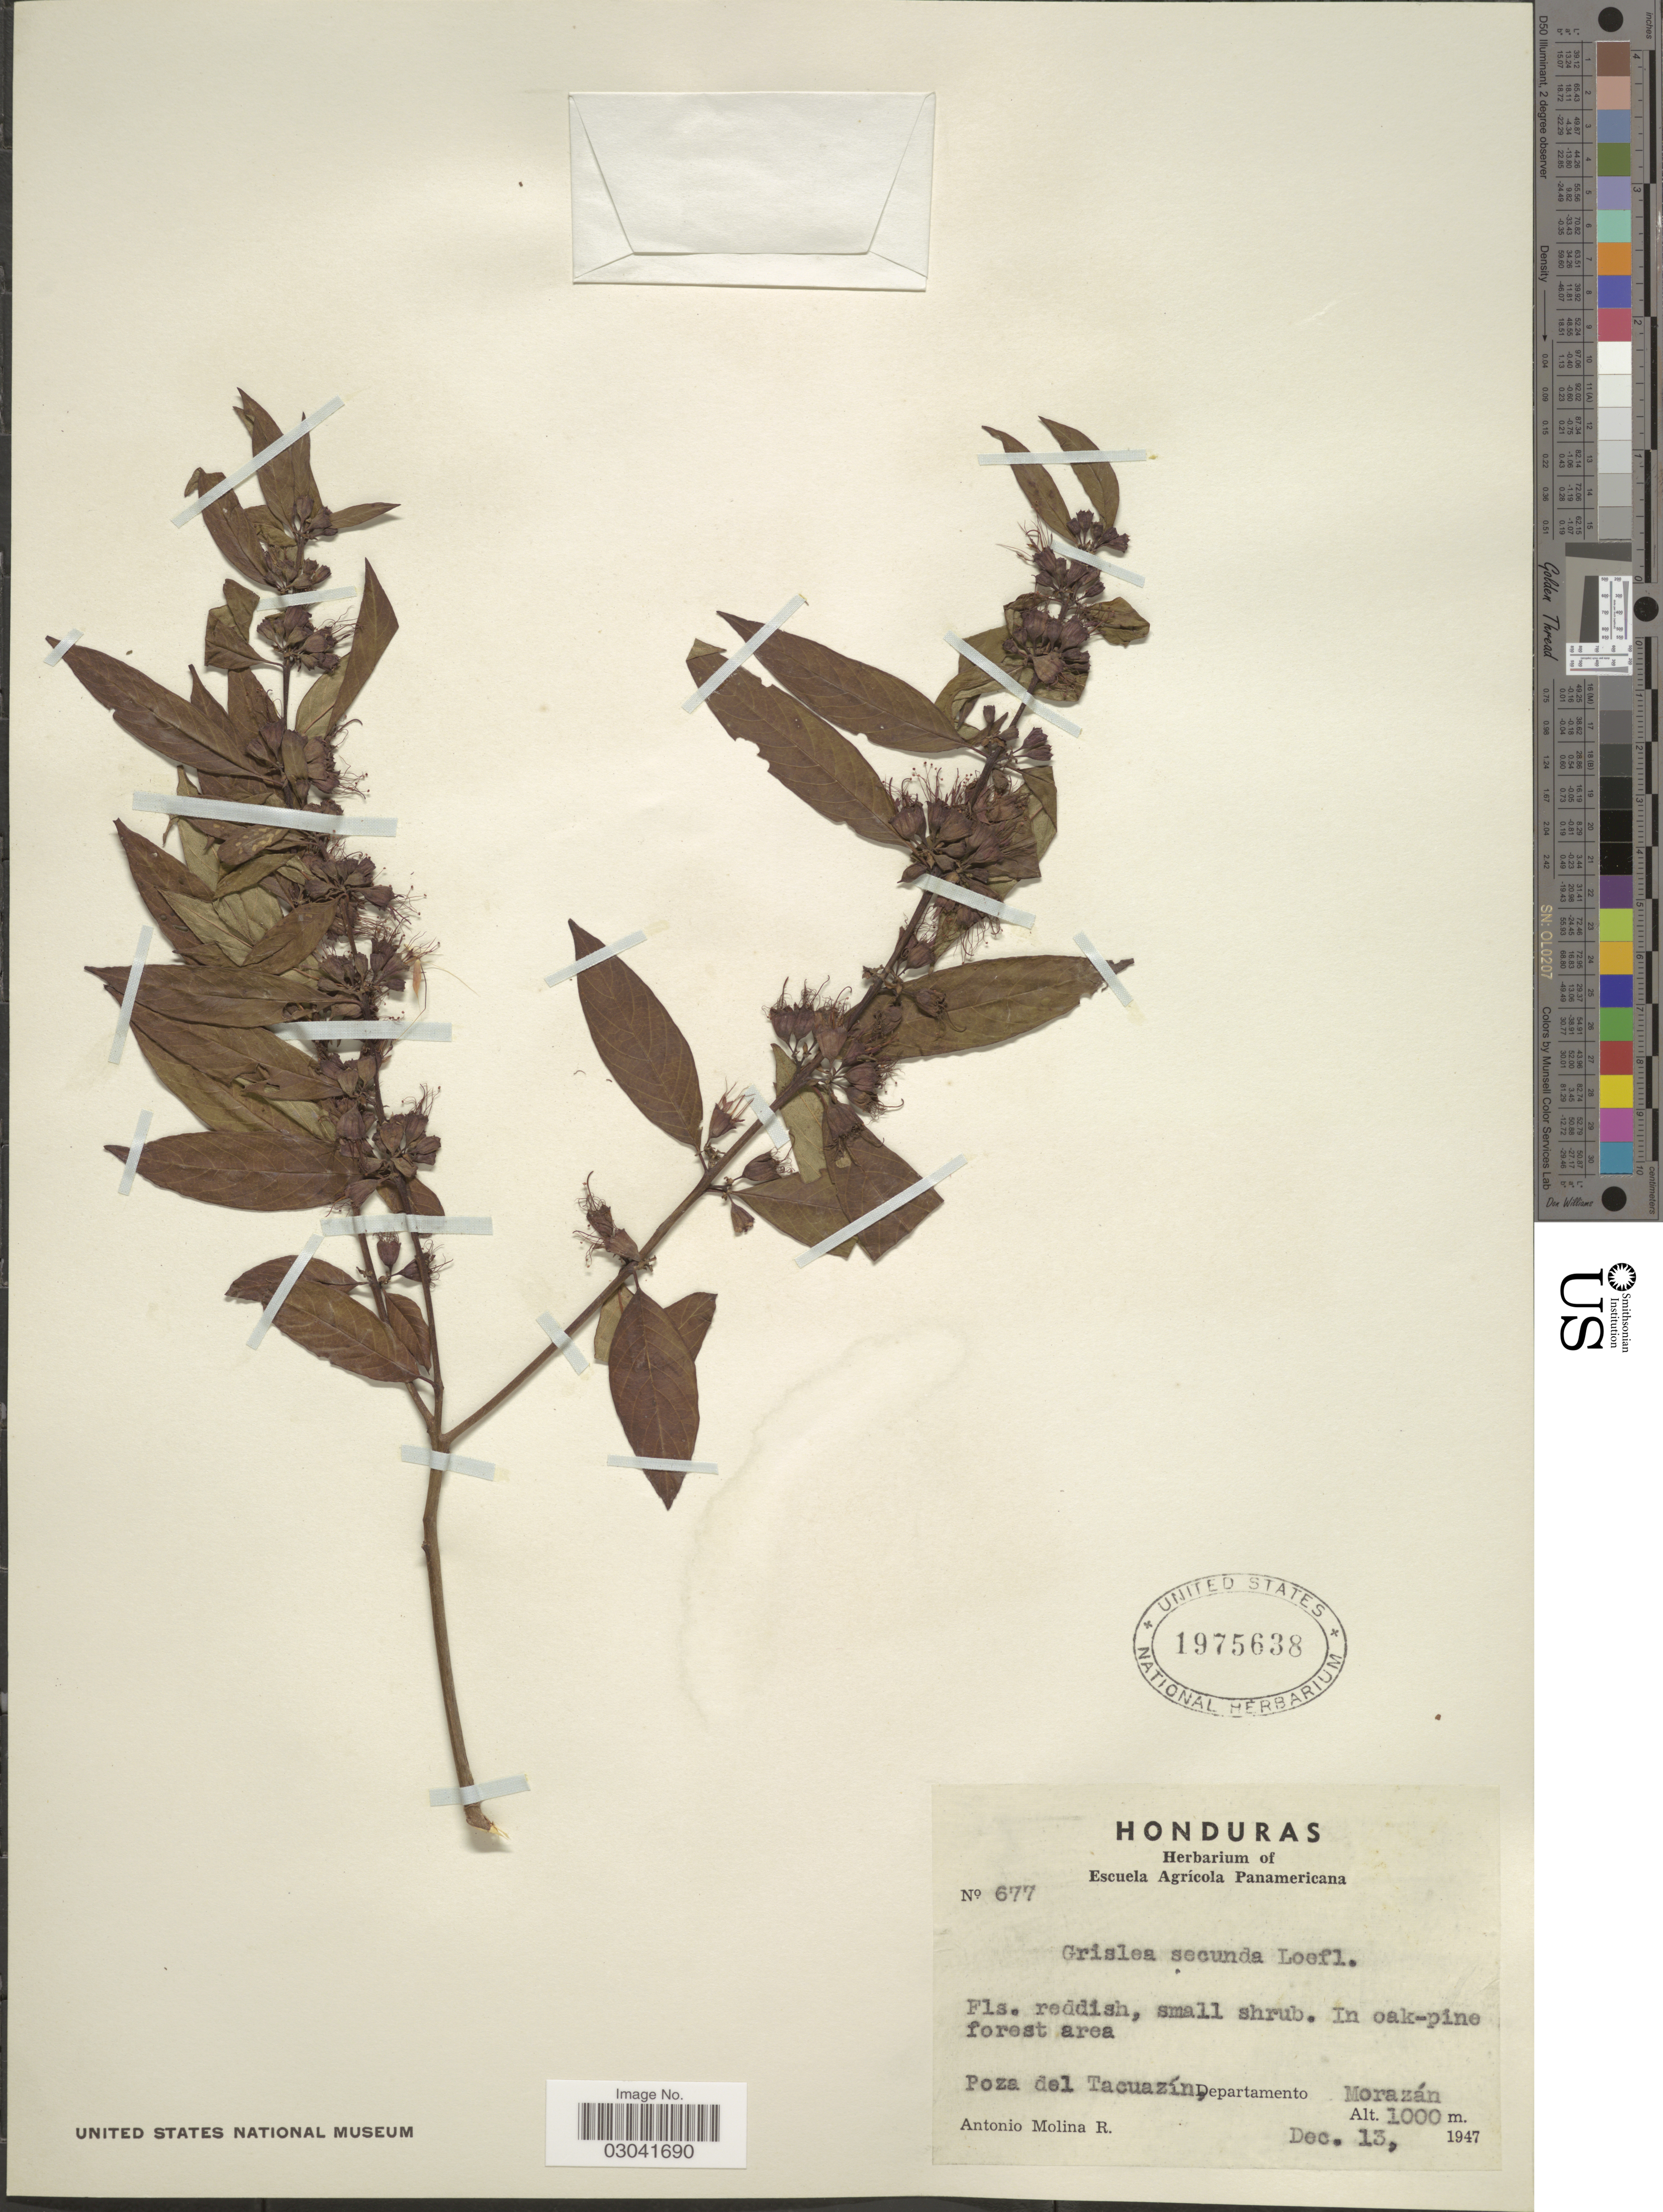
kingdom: Plantae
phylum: Tracheophyta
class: Magnoliopsida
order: Myrtales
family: Lythraceae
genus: Pehria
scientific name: Pehria compacta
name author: Sprague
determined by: Strong, Mark T., (BOT), Smithsonian Institution - National Museum of Natural History (UNITED STATES)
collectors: A. Molina R.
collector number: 677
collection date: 1947-12-13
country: Honduras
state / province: Fco. Morazán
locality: Poza del Tacuazín, Departamento Morazán.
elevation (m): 1000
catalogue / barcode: US 1975638